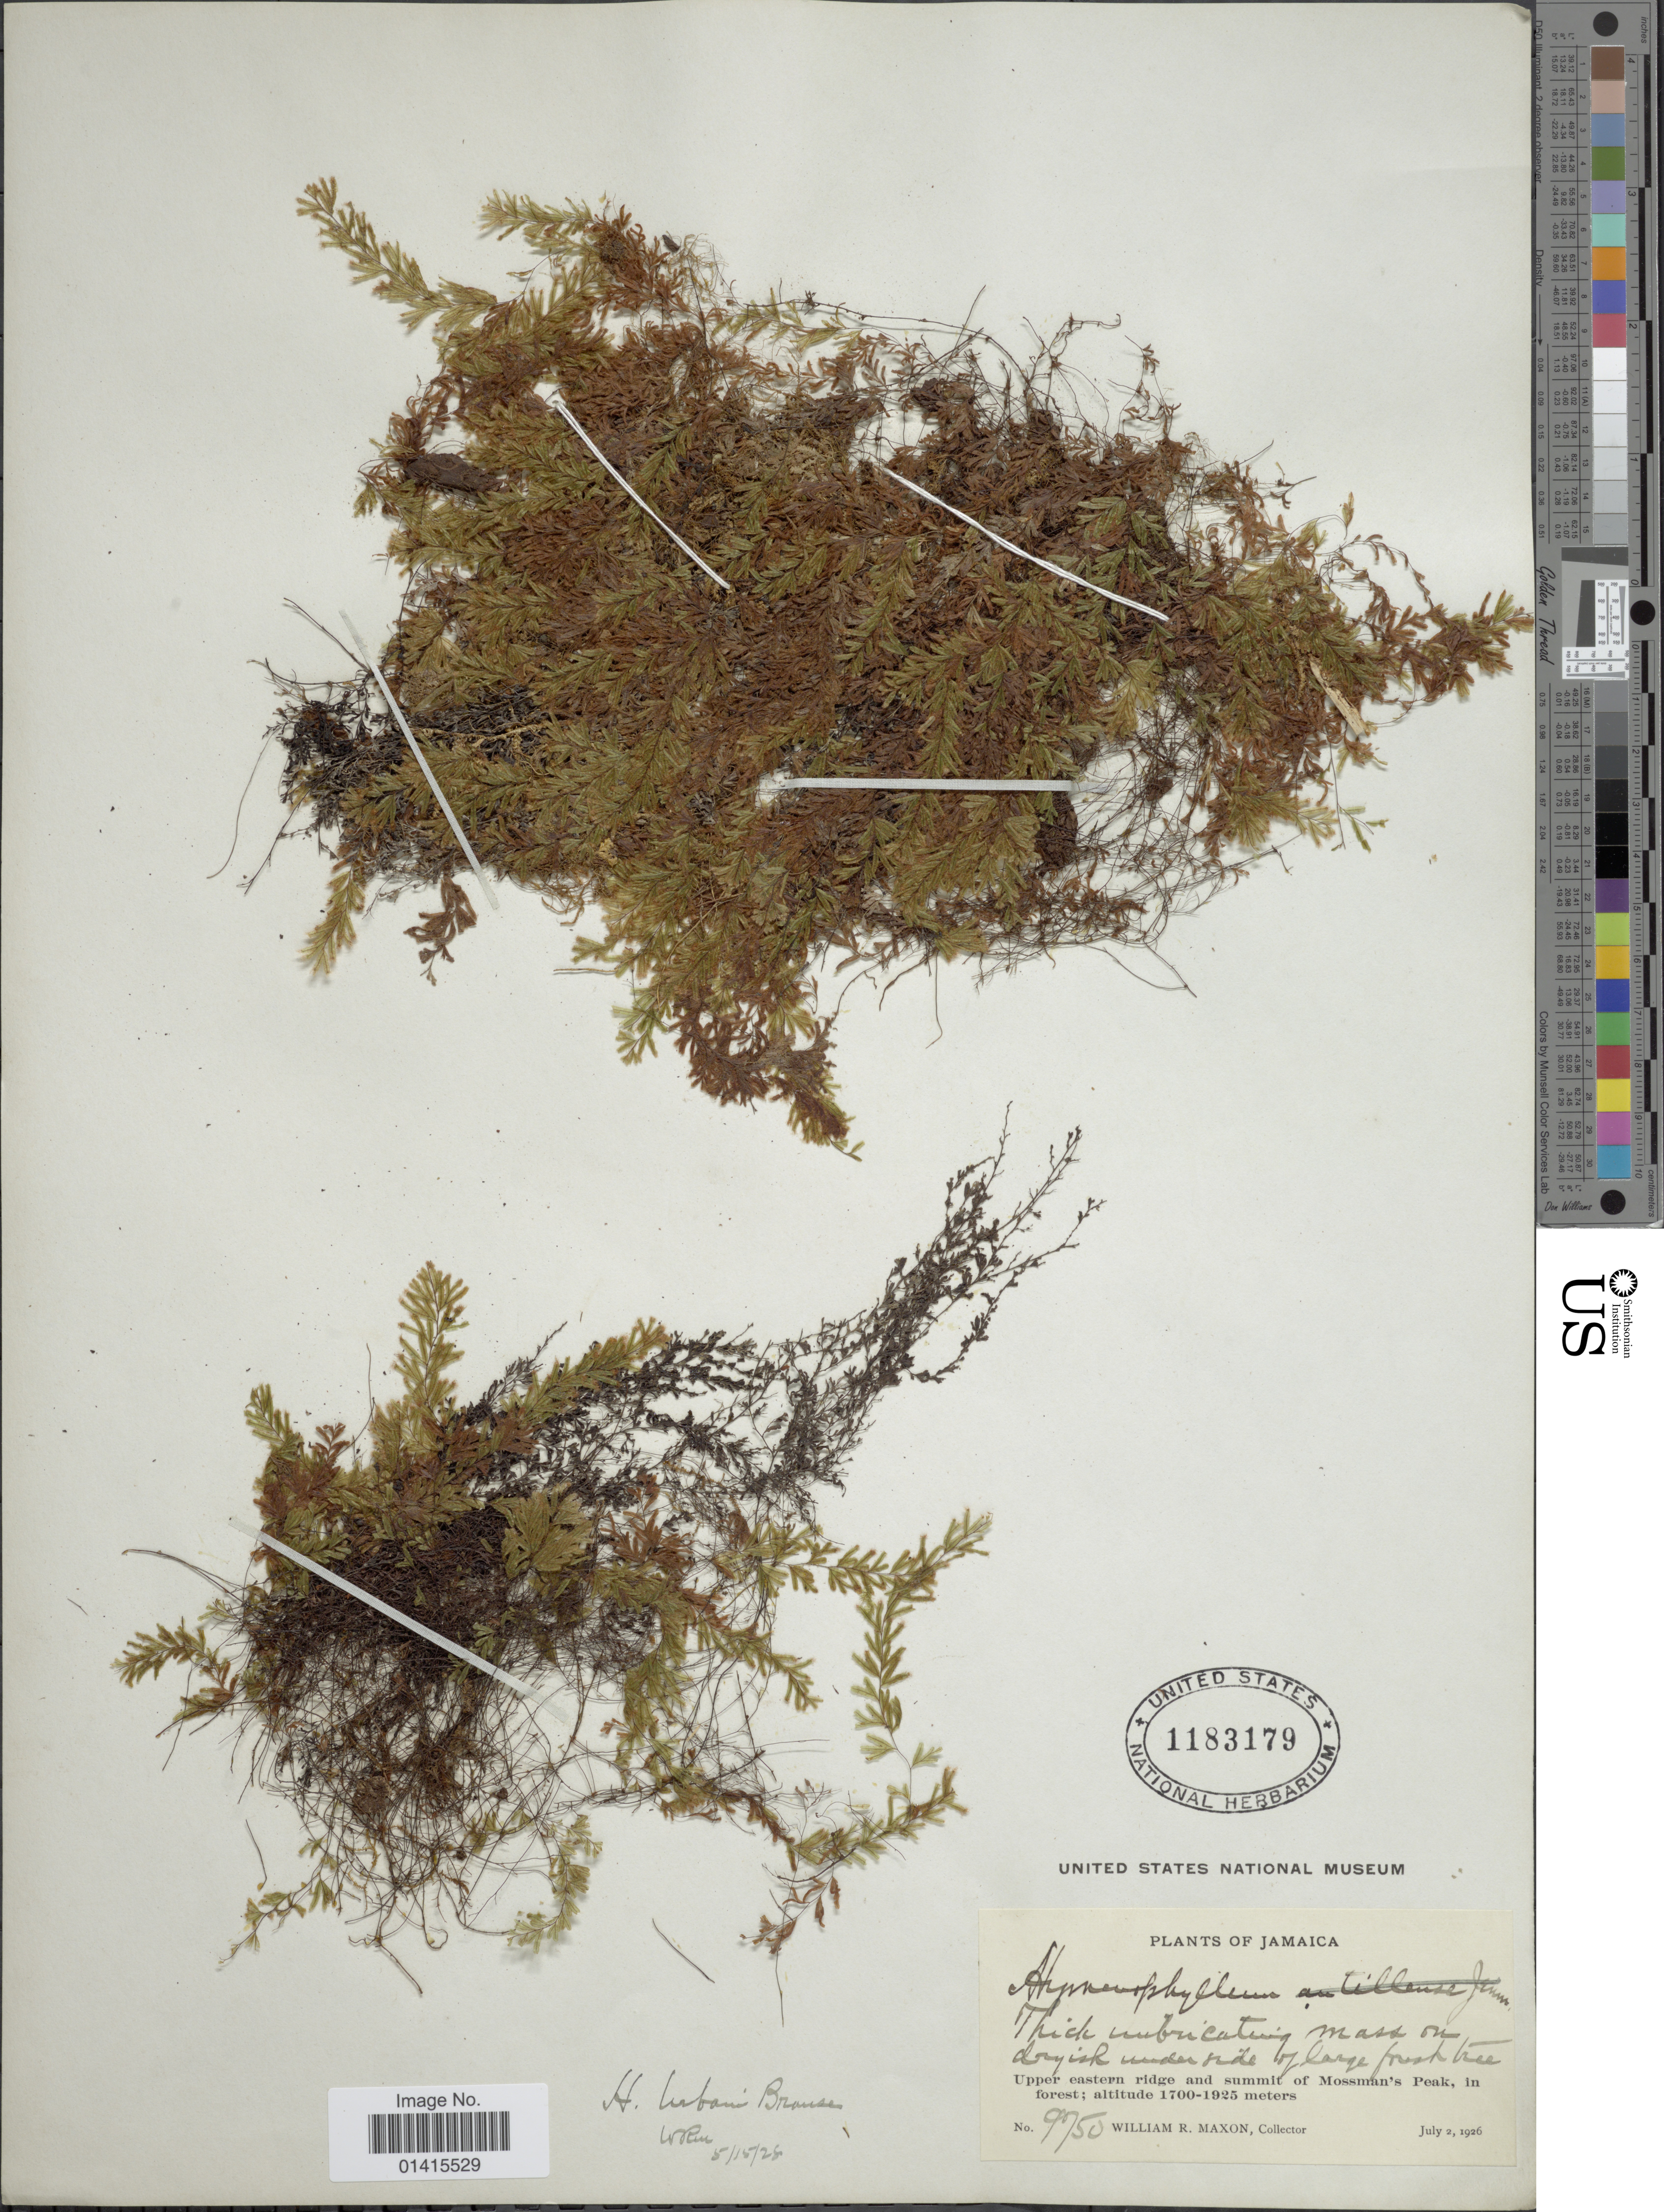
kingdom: Plantae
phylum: Tracheophyta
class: Polypodiopsida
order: Hymenophyllales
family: Hymenophyllaceae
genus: Hymenophyllum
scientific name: Hymenophyllum urbanii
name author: Brause in Urb.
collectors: W. R. Maxon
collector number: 9750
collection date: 1926-07-02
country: Cuba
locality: Upper eastern ridge and summit of Mossman's Peak, in forest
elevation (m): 1700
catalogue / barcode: US 1183179